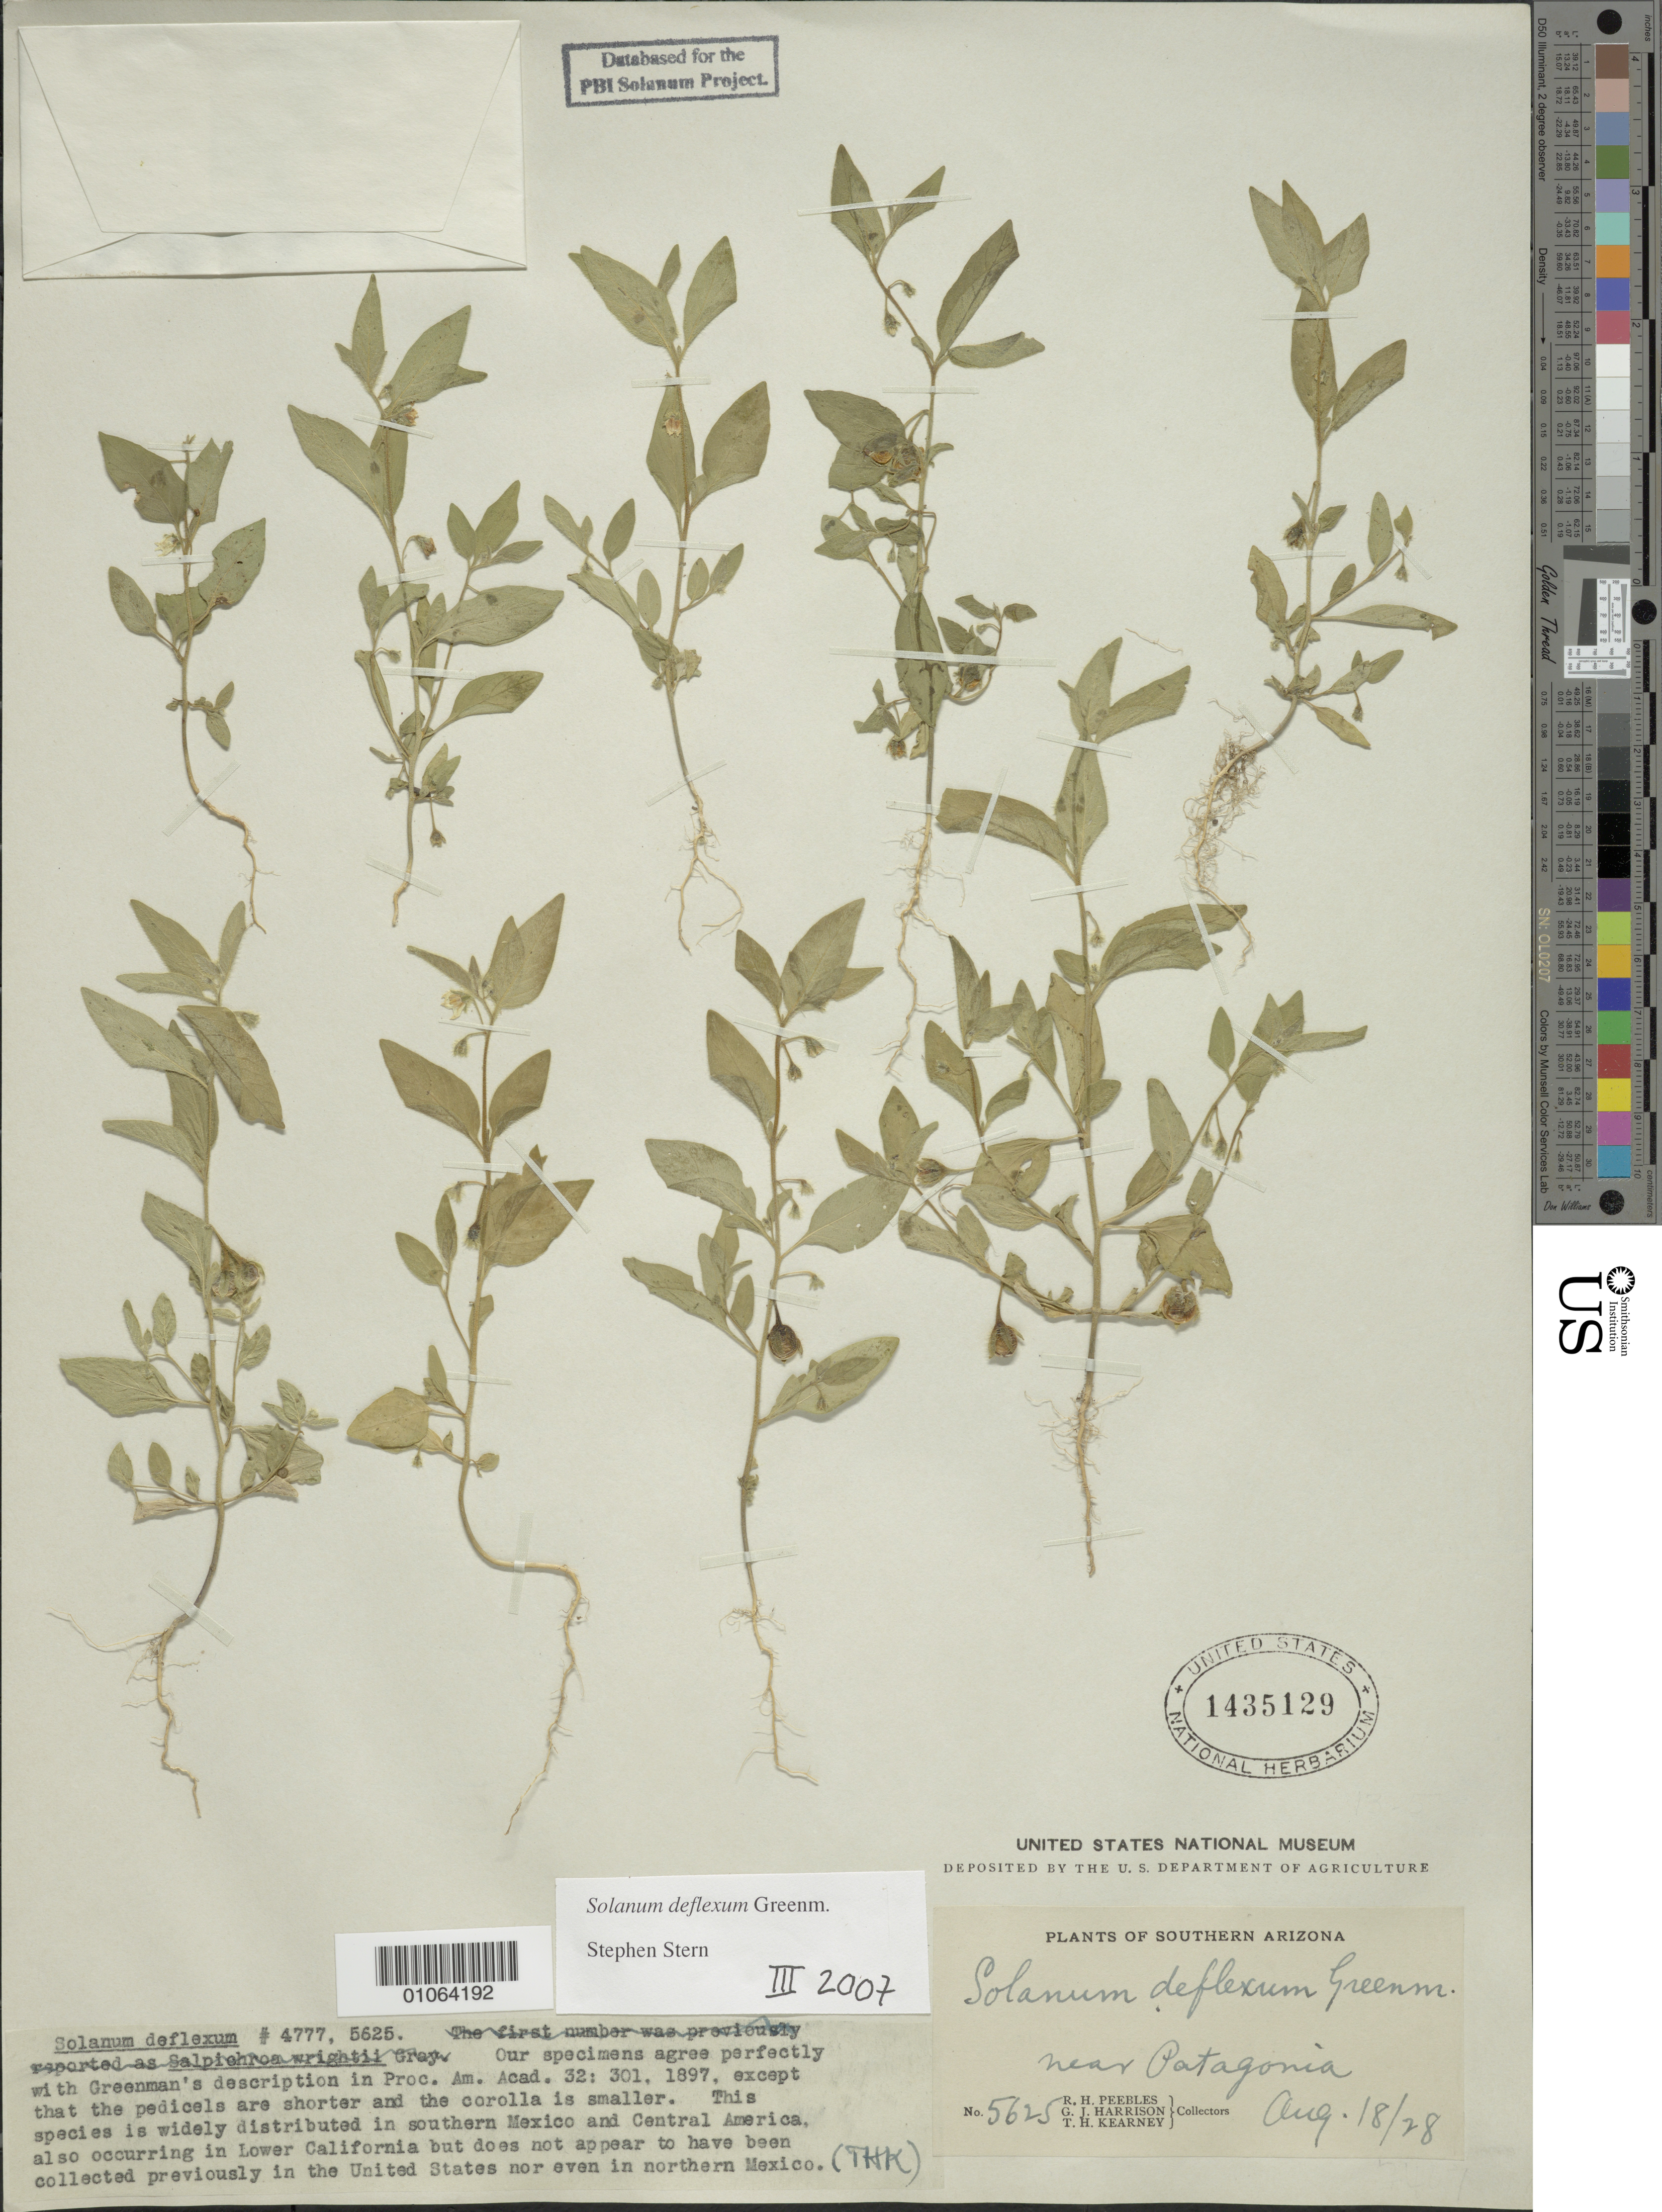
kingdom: Plantae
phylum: Tracheophyta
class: Magnoliopsida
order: Solanales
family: Solanaceae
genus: Solanum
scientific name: Solanum deflexum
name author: Greenm.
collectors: R. H. Peebles, G. J. Harrison & T. H. Kearney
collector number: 5625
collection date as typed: Transcribed d/m/y: 18/8/28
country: United States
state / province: Arizona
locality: Southern Arizona, near Patagonia.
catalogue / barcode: US 1435129